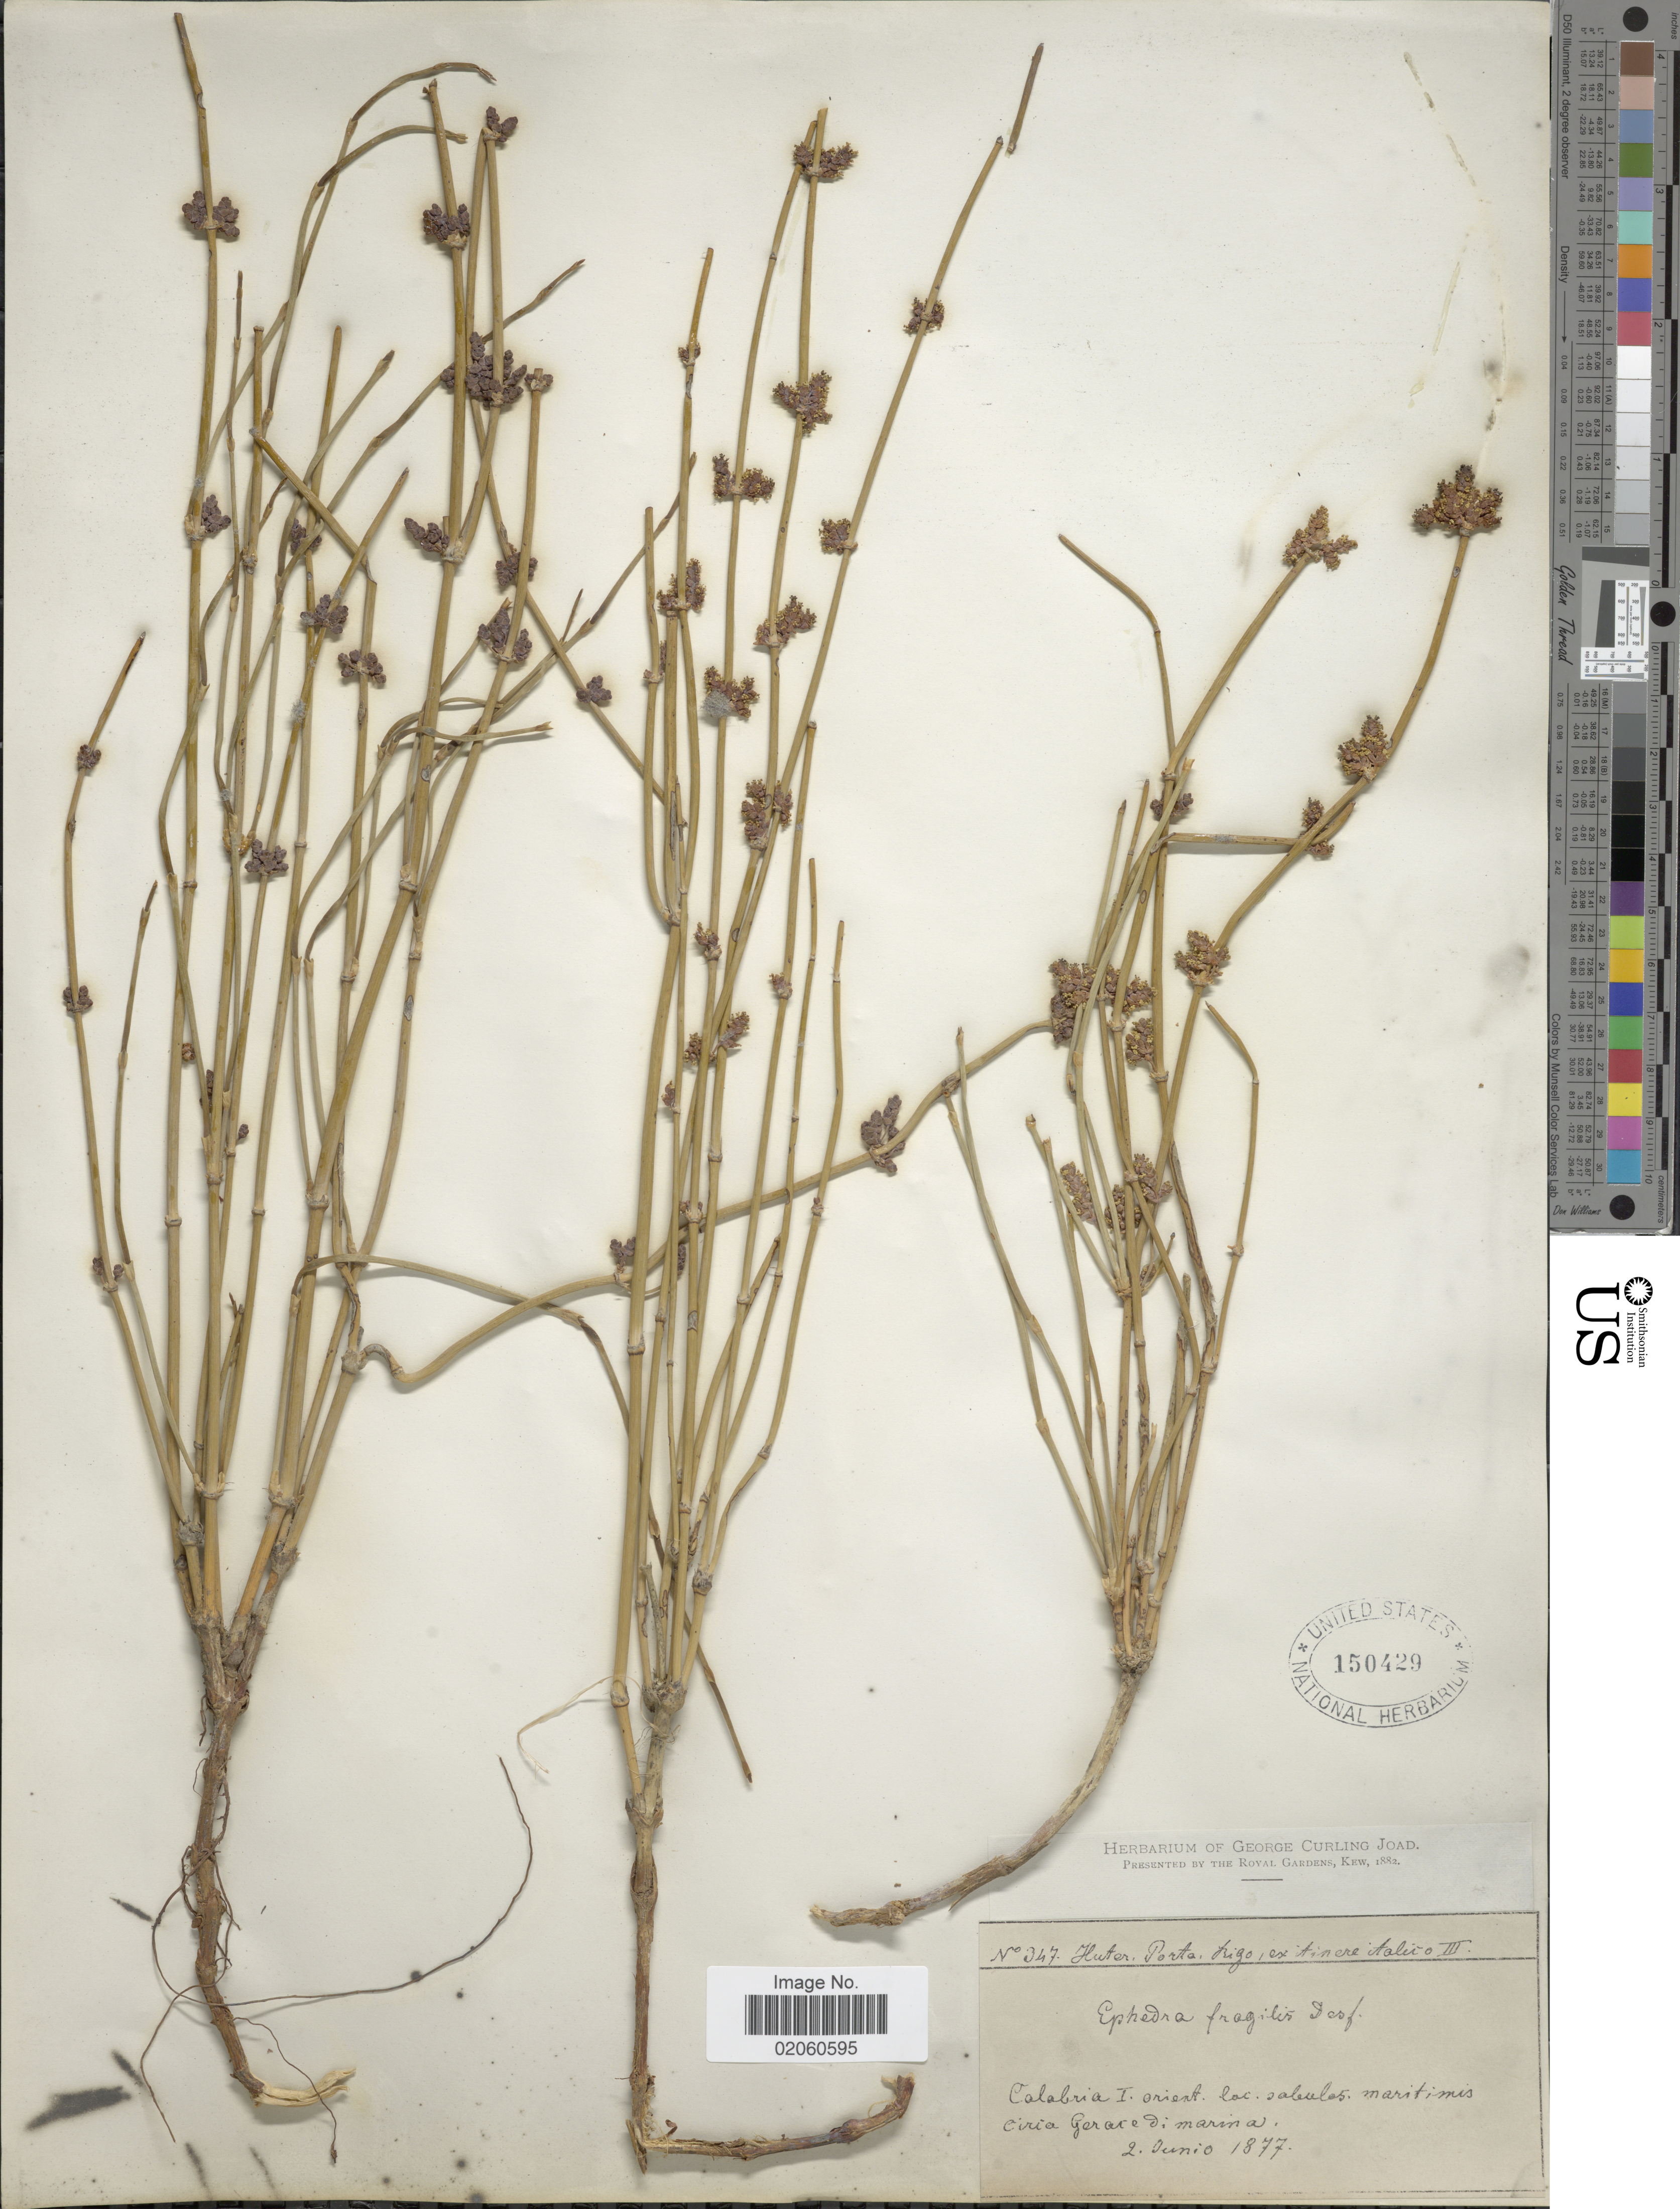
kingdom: Plantae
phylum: Tracheophyta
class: Gnetopsida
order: Ephedrales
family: Ephedraceae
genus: Ephedra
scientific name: Ephedra fragilis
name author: Desf.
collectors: -. Huter, -- Porta & -- Rigo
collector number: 347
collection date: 1877-06-02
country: Italy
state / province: Calabria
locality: I. orient. loc. sabulos, maritimis ciria Geraie di marina. [interpreted]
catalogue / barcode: US 150429